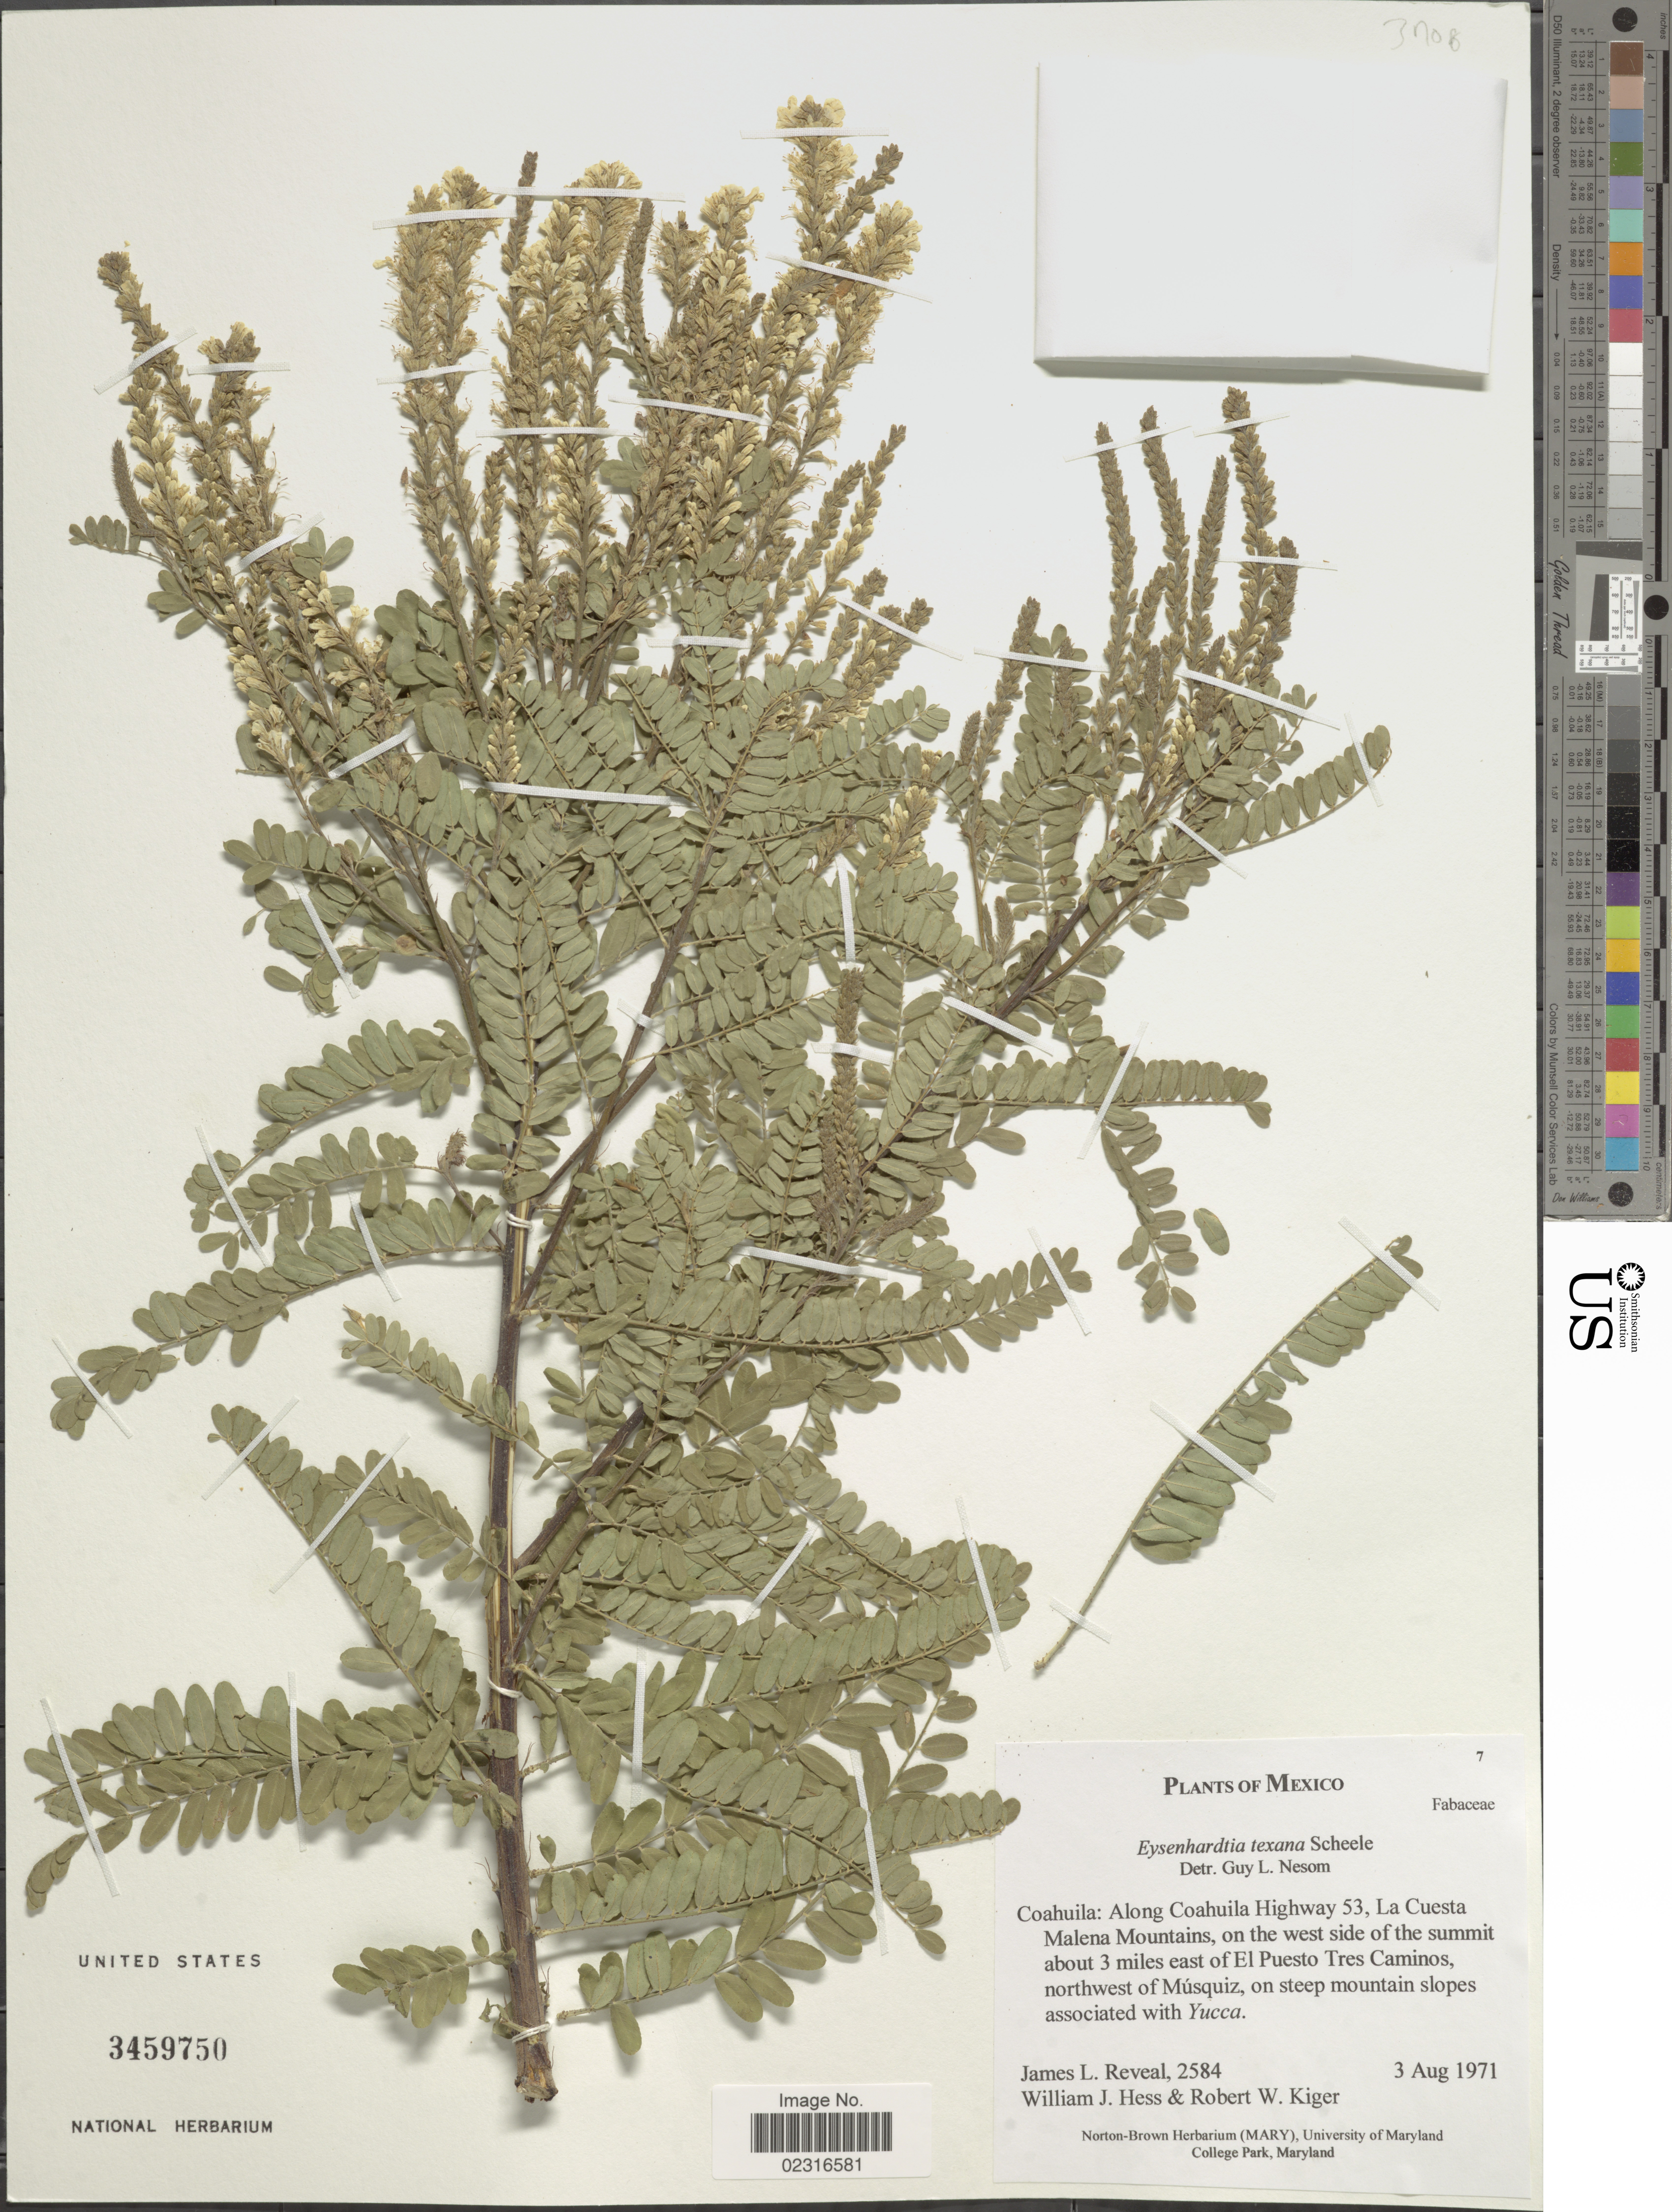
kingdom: Plantae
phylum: Tracheophyta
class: Magnoliopsida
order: Fabales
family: Fabaceae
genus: Eysenhardtia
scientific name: Eysenhardtia texana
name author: Scheele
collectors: J. L. Reveal, W. Hess & R. Kiger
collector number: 2584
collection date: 1971-08-03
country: Mexico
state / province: Coahuila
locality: Along Coahuila Highway 53, La Cuesta Malena Mountains, on west side of the summit about 3 miles east of El Puesto Tres Caminos, northwest of Musquiz.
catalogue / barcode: US 3459750